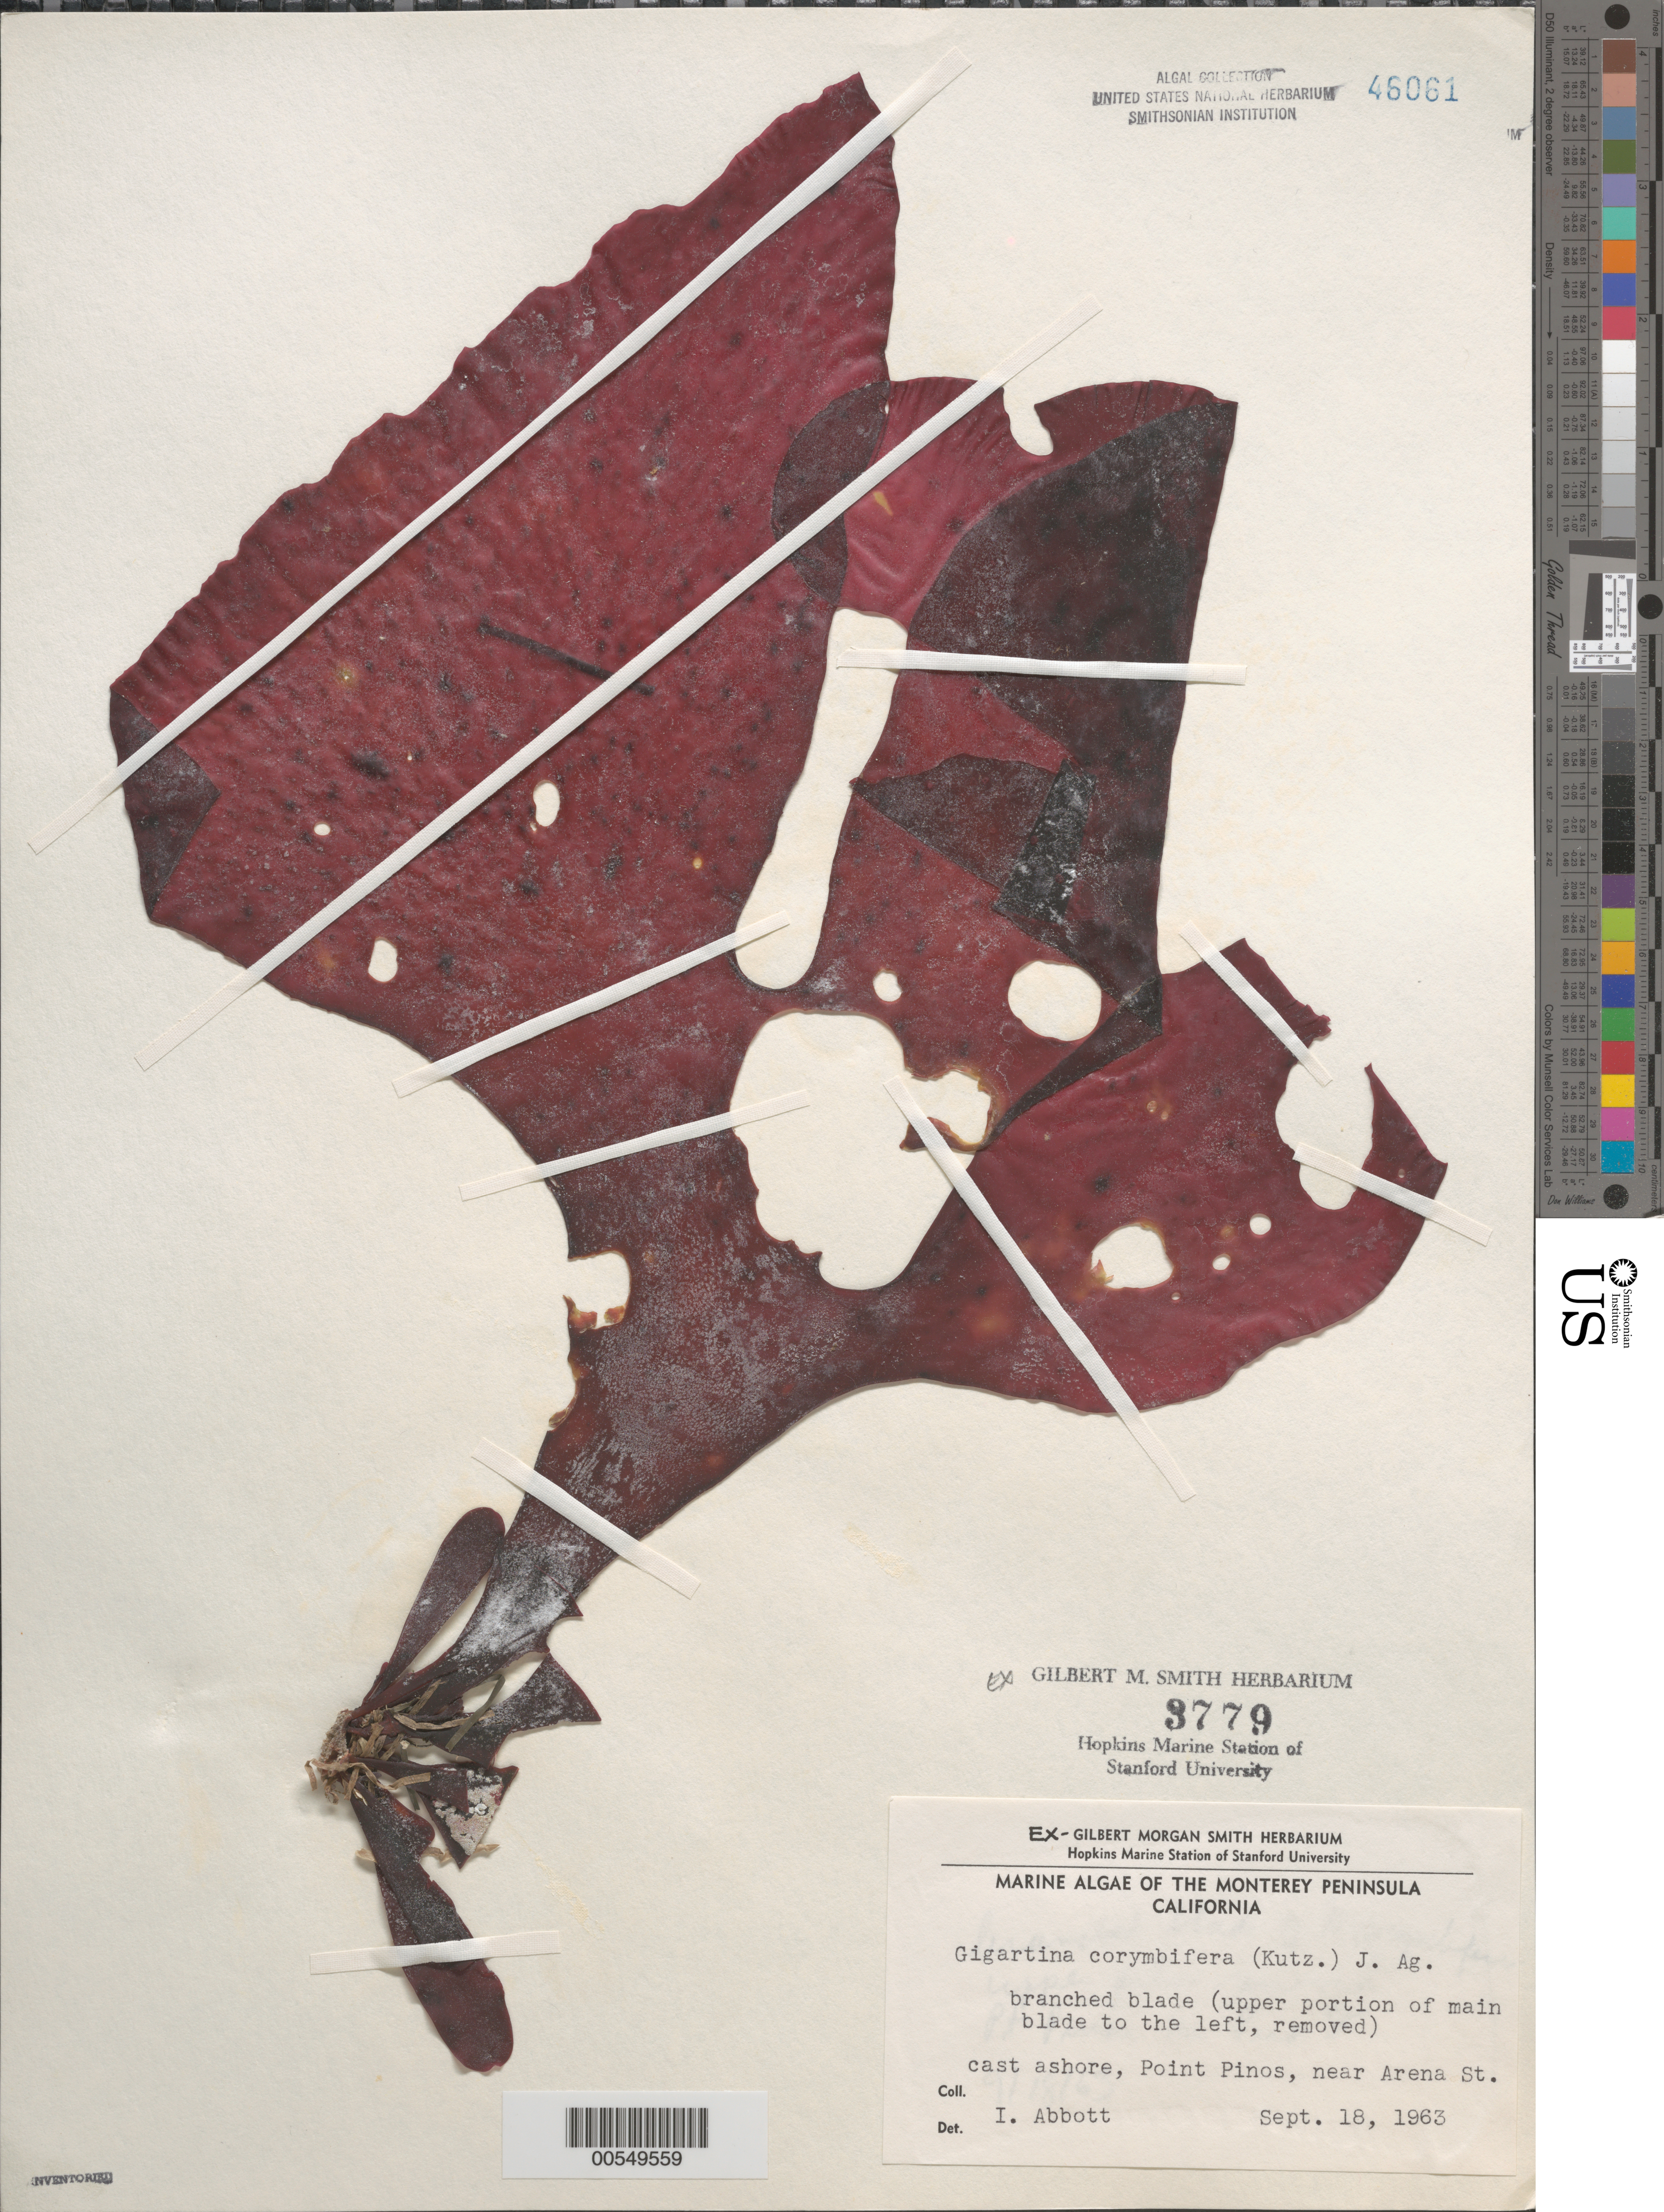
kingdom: Plantae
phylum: Rhodophyta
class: Florideophyceae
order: Gigartinales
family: Gigartinaceae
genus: Chondracanthus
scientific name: Chondracanthus corymbiferus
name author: (Kütz.) Guiry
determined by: Algae name updating Project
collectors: I. A. Abbott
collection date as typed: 18 Sep 1963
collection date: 1963-09-18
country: United States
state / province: California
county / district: Monterey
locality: Point Pinos, near Arena Street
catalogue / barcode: US 46061